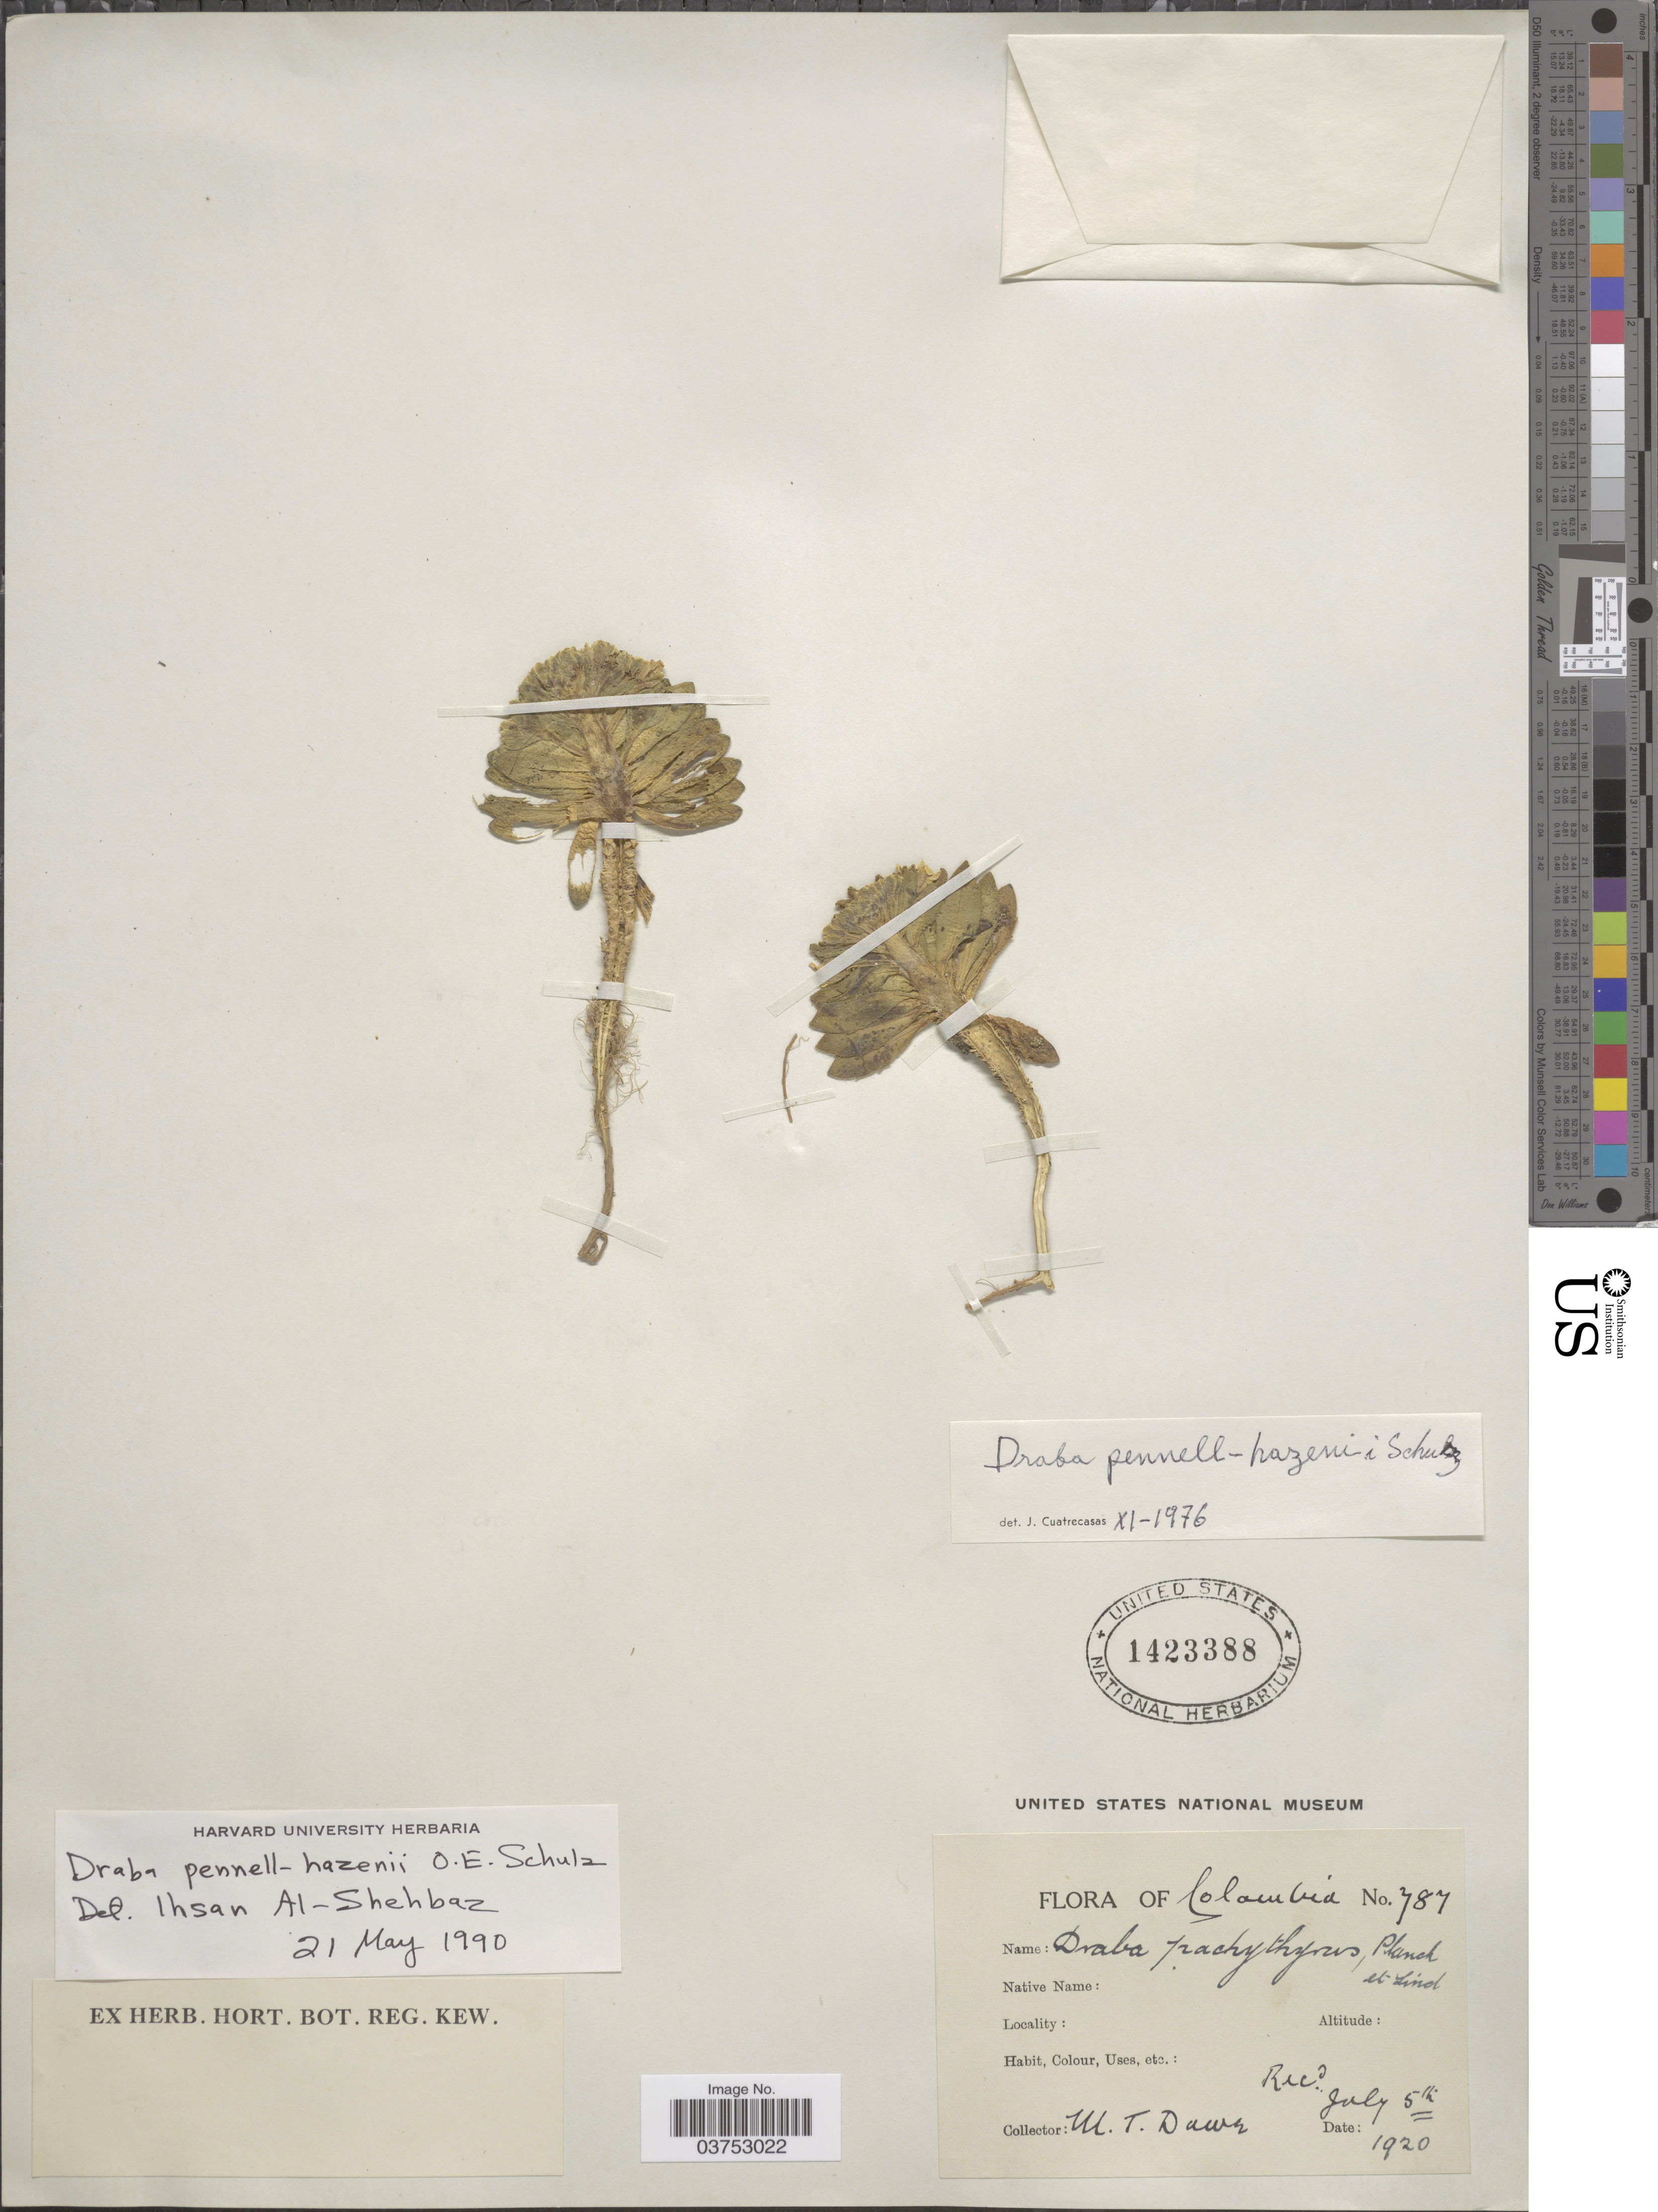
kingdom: Plantae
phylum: Tracheophyta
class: Magnoliopsida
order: Brassicales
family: Brassicaceae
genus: Draba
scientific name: Draba pennell-hazenii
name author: O.E. Schulz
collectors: M. T. Dawe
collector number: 787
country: Colombia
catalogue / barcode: US 1423388